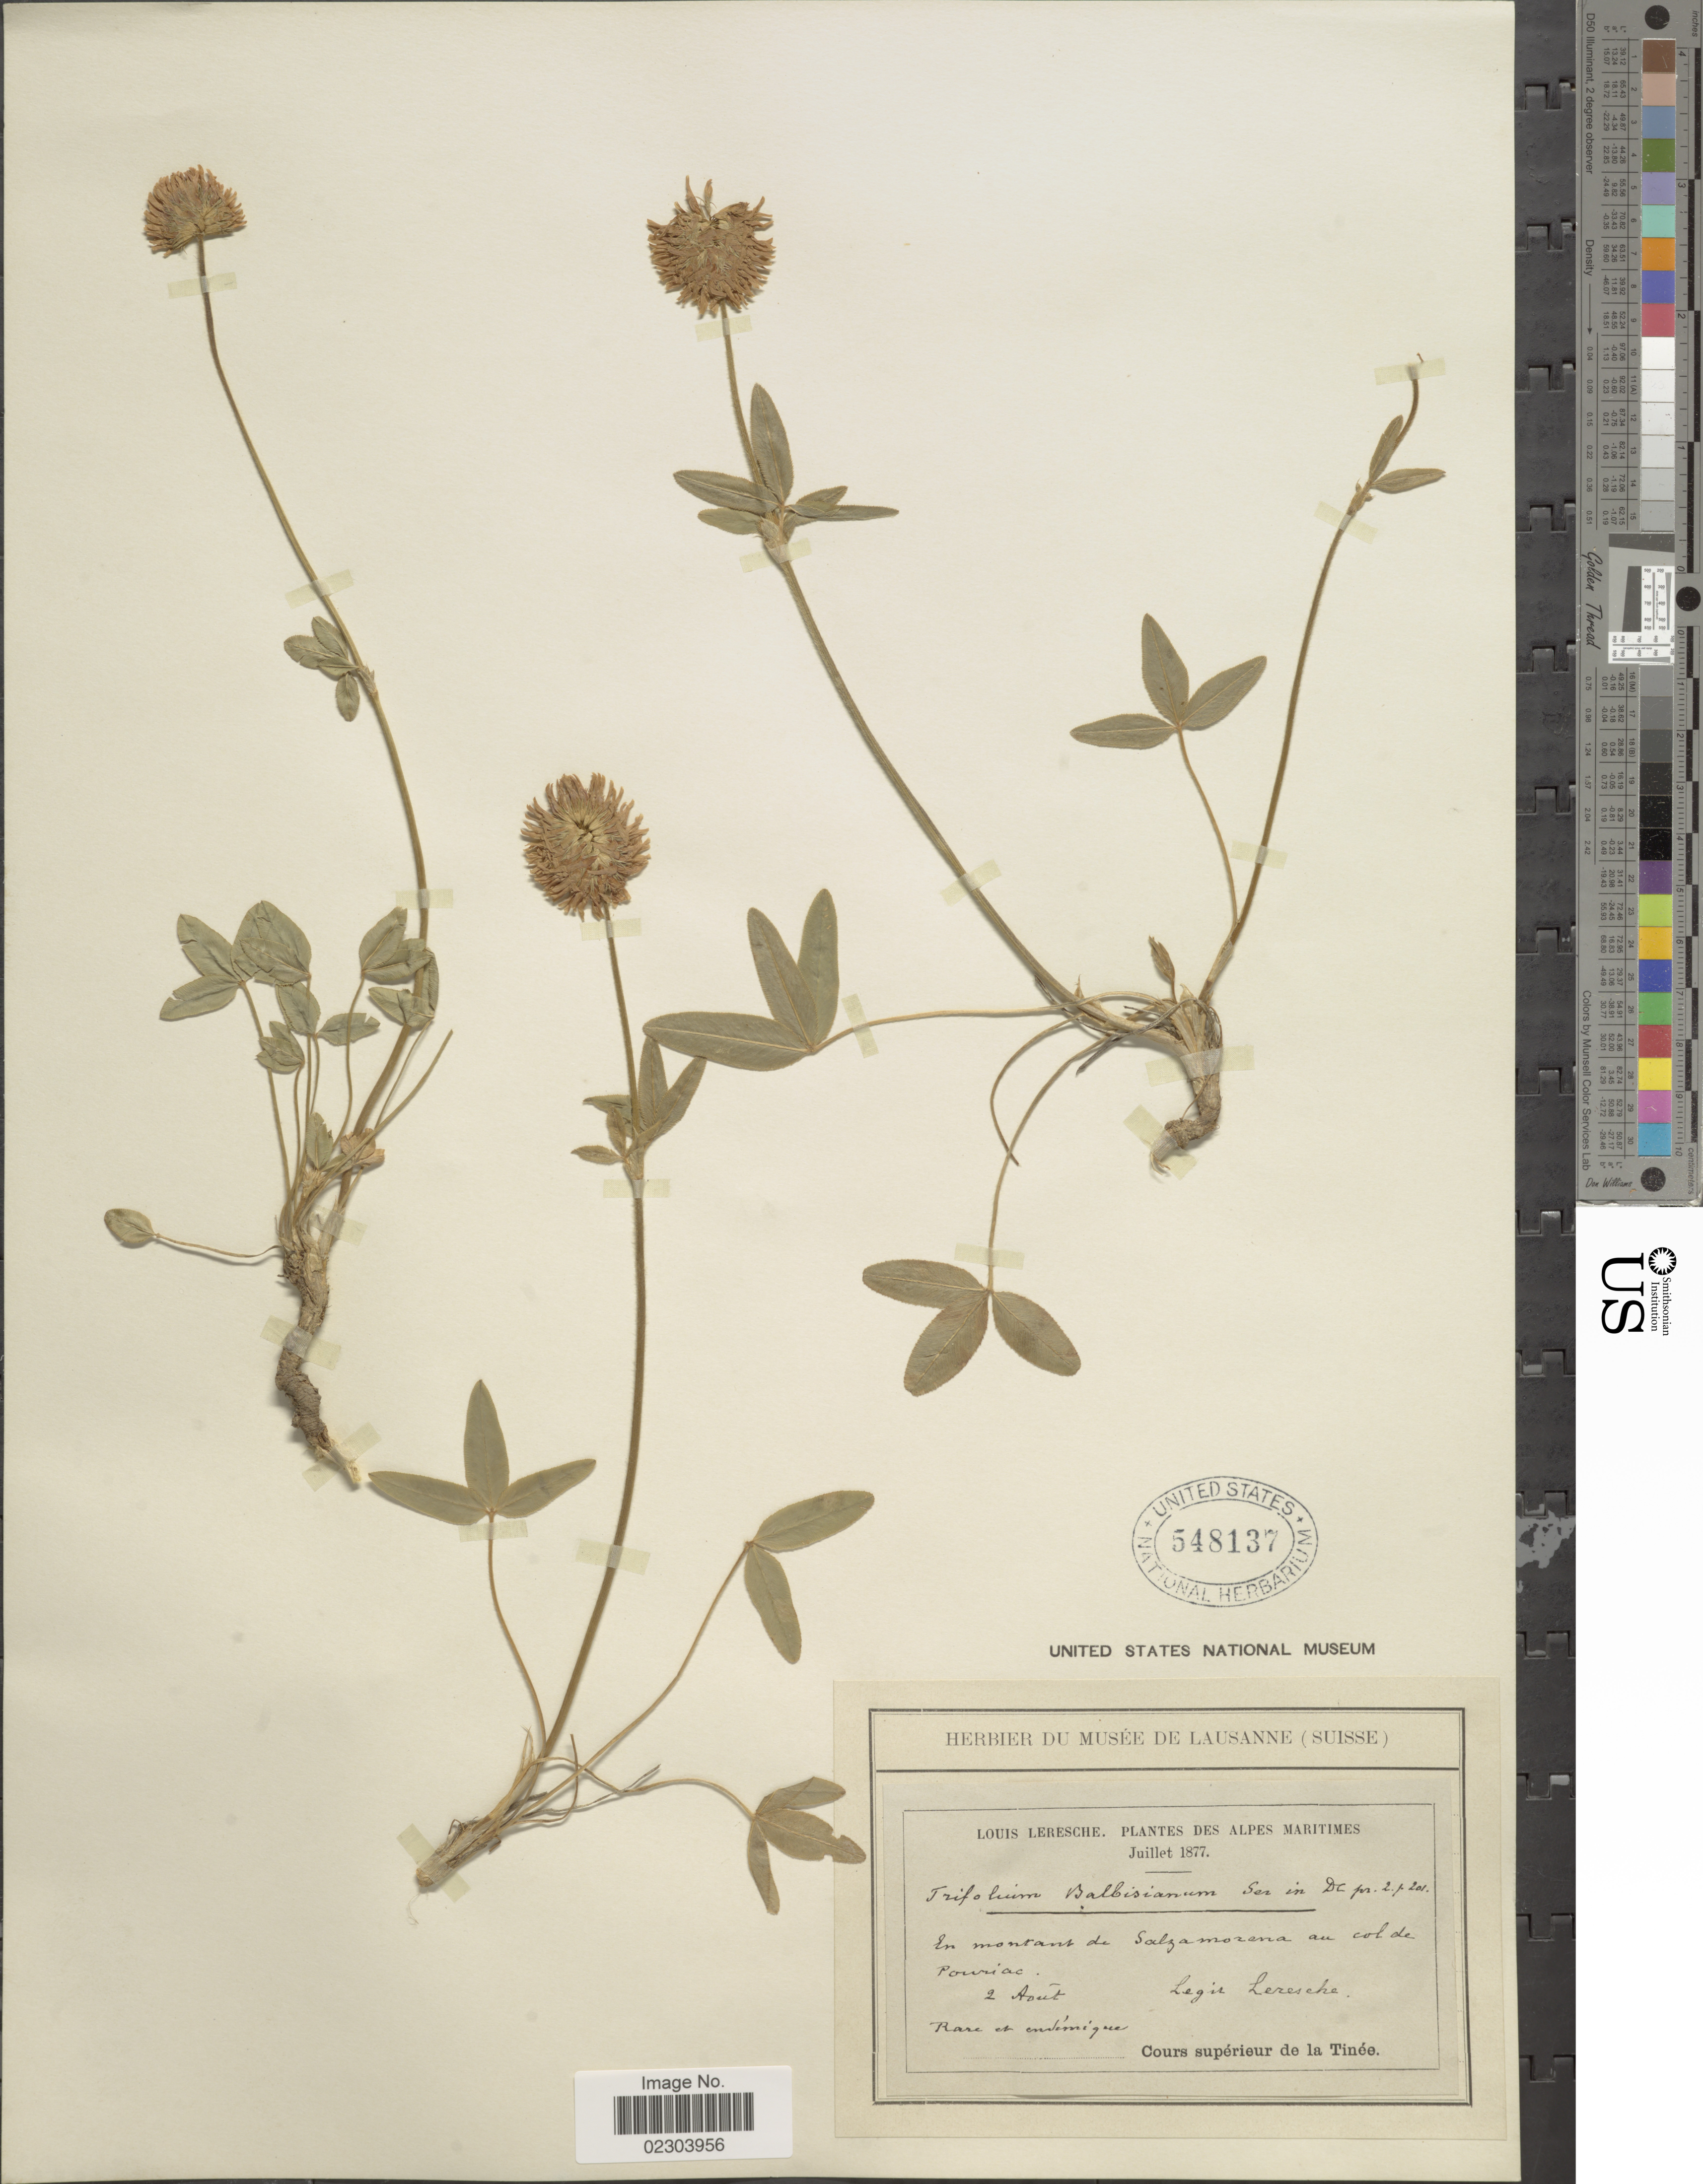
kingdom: Plantae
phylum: Tracheophyta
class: Magnoliopsida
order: Fabales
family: Fabaceae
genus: Trifolium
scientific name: Trifolium balbisianum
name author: Ser.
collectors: Leresche, --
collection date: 1877-08-02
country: France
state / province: Provence-Alpes-Côte d'Azur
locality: Des Alpes Maritimes, en montast de Salzamorena an col de Pontiac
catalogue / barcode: US 548137